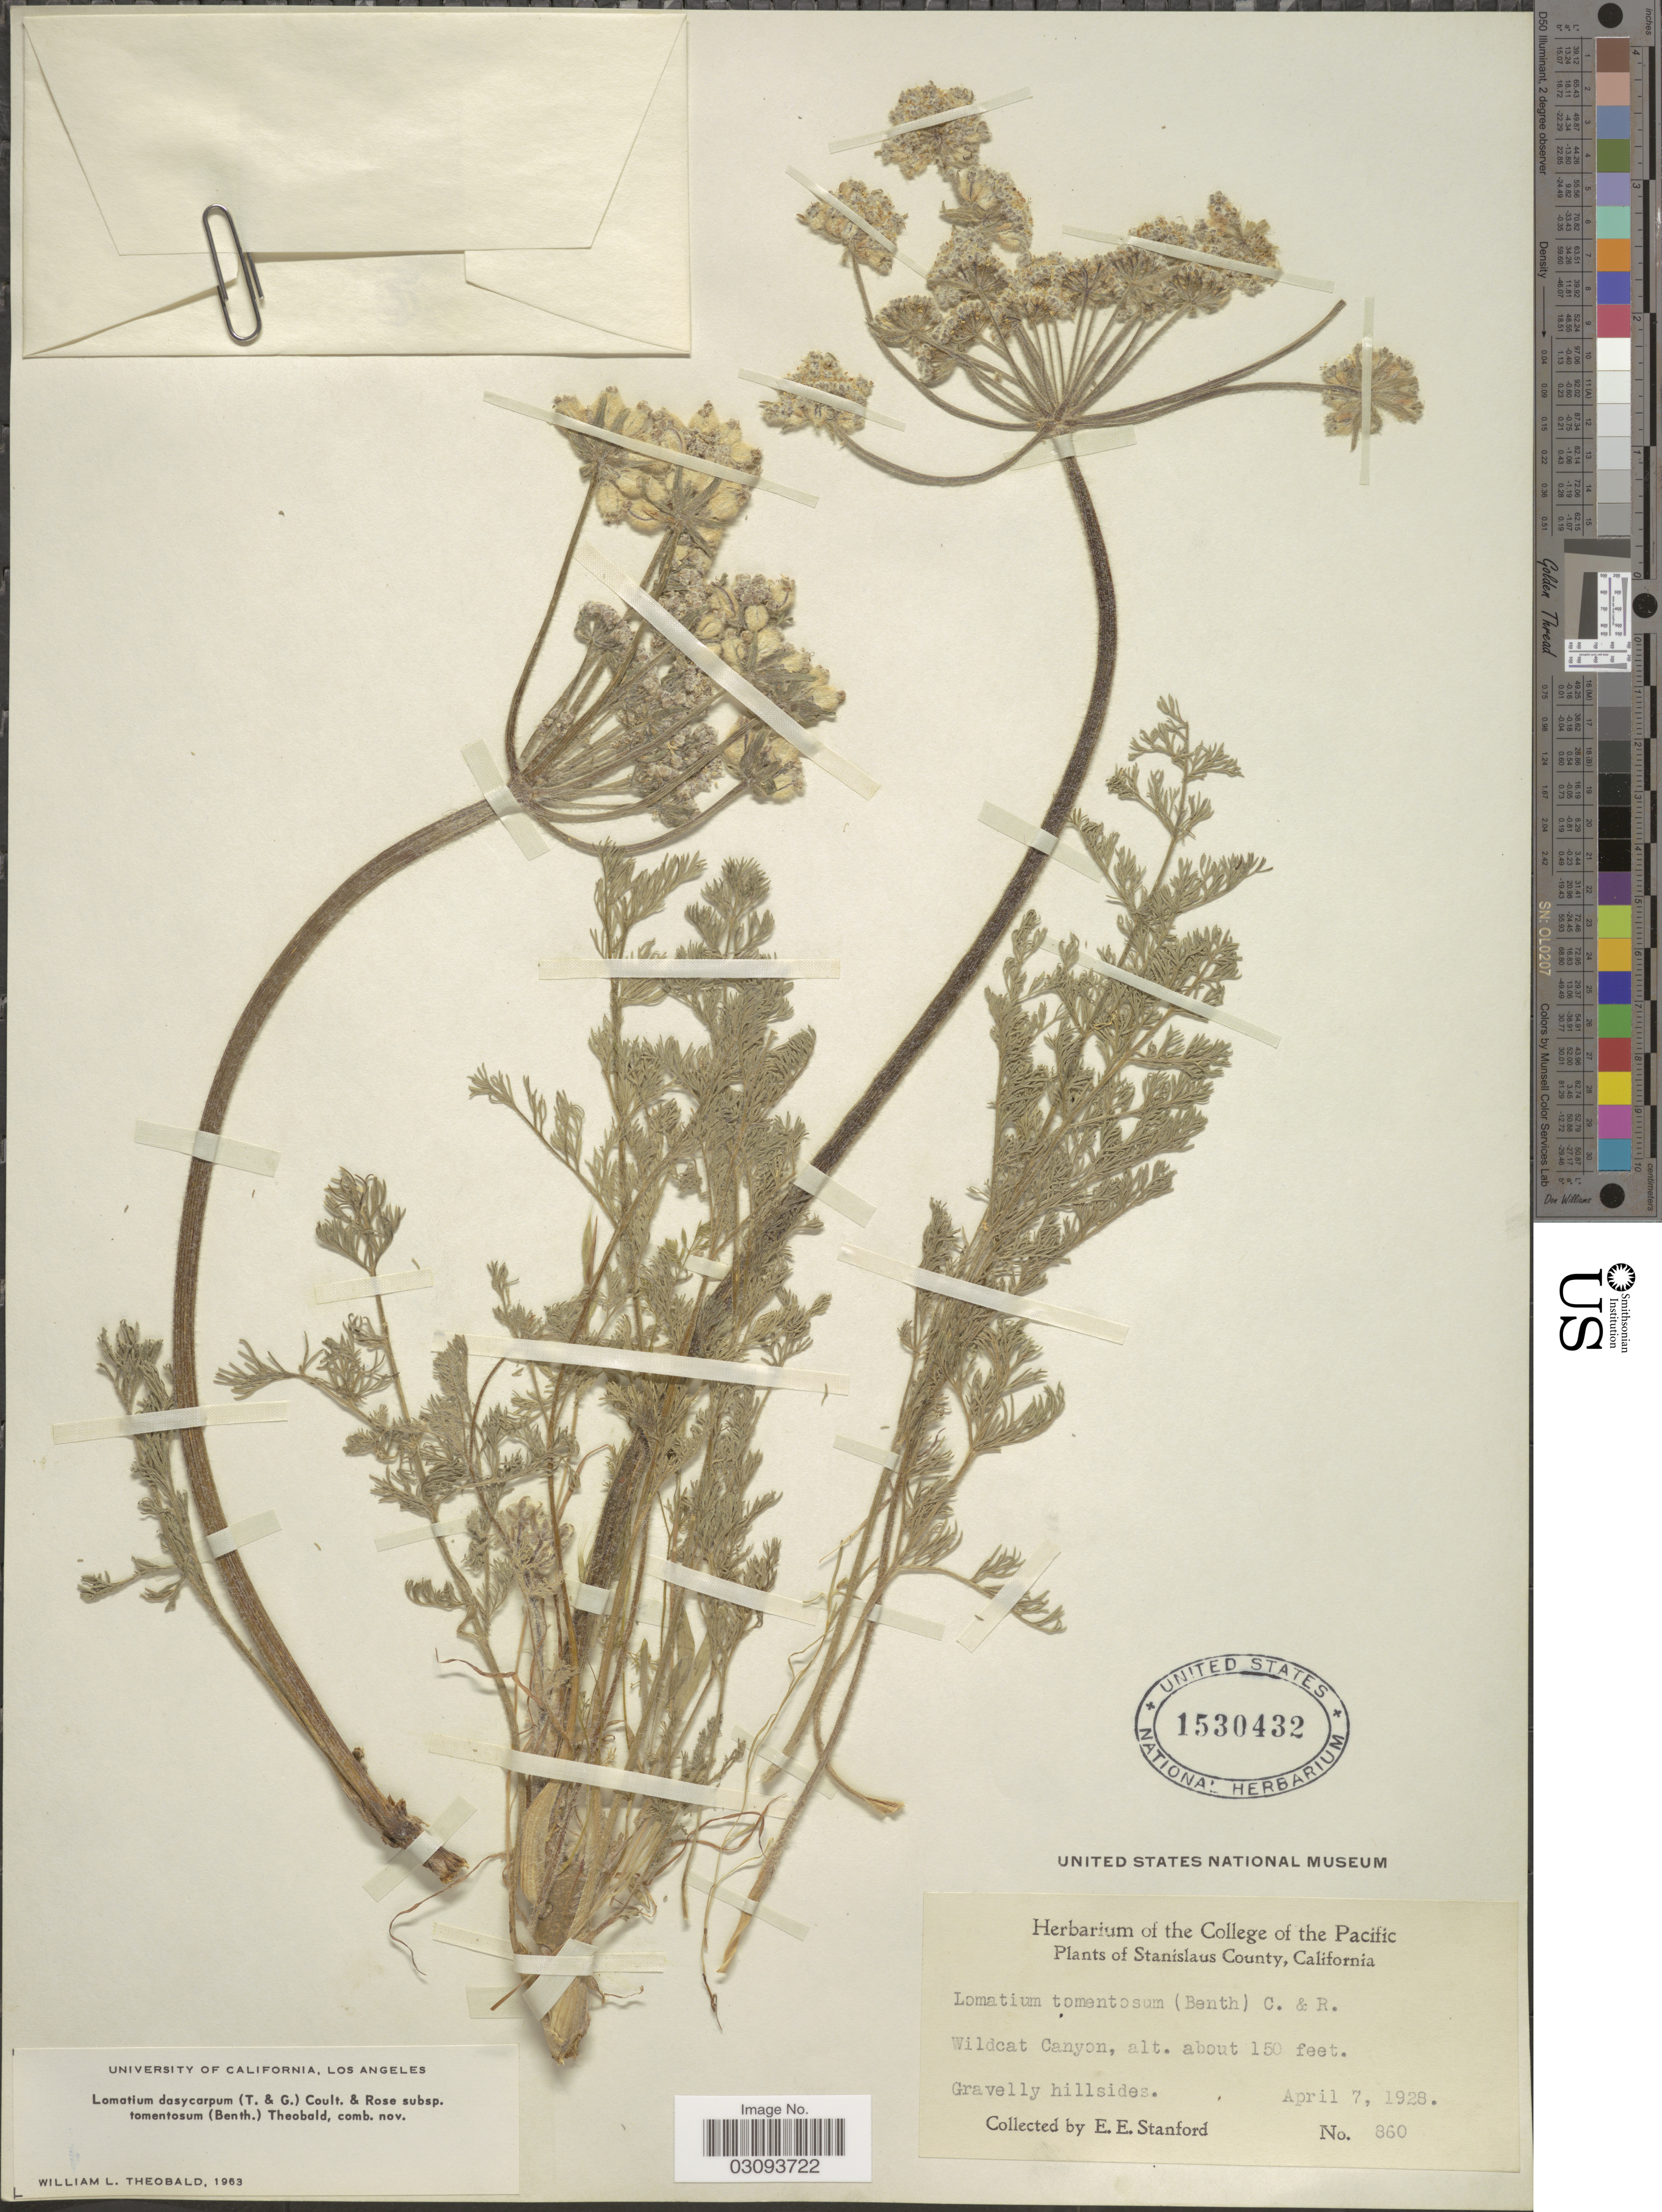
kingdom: Plantae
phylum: Tracheophyta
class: Magnoliopsida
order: Apiales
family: Apiaceae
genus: Lomatium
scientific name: Lomatium dasycarpum subsp. tomentosum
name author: (Benth.) W.L. Theob.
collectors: E. Standford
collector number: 860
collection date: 1928-04-07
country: United States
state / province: California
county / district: Stanislaus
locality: Stanislaus County. Wildcat Canyon. Gravelly hillsides.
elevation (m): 46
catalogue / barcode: US 1530432